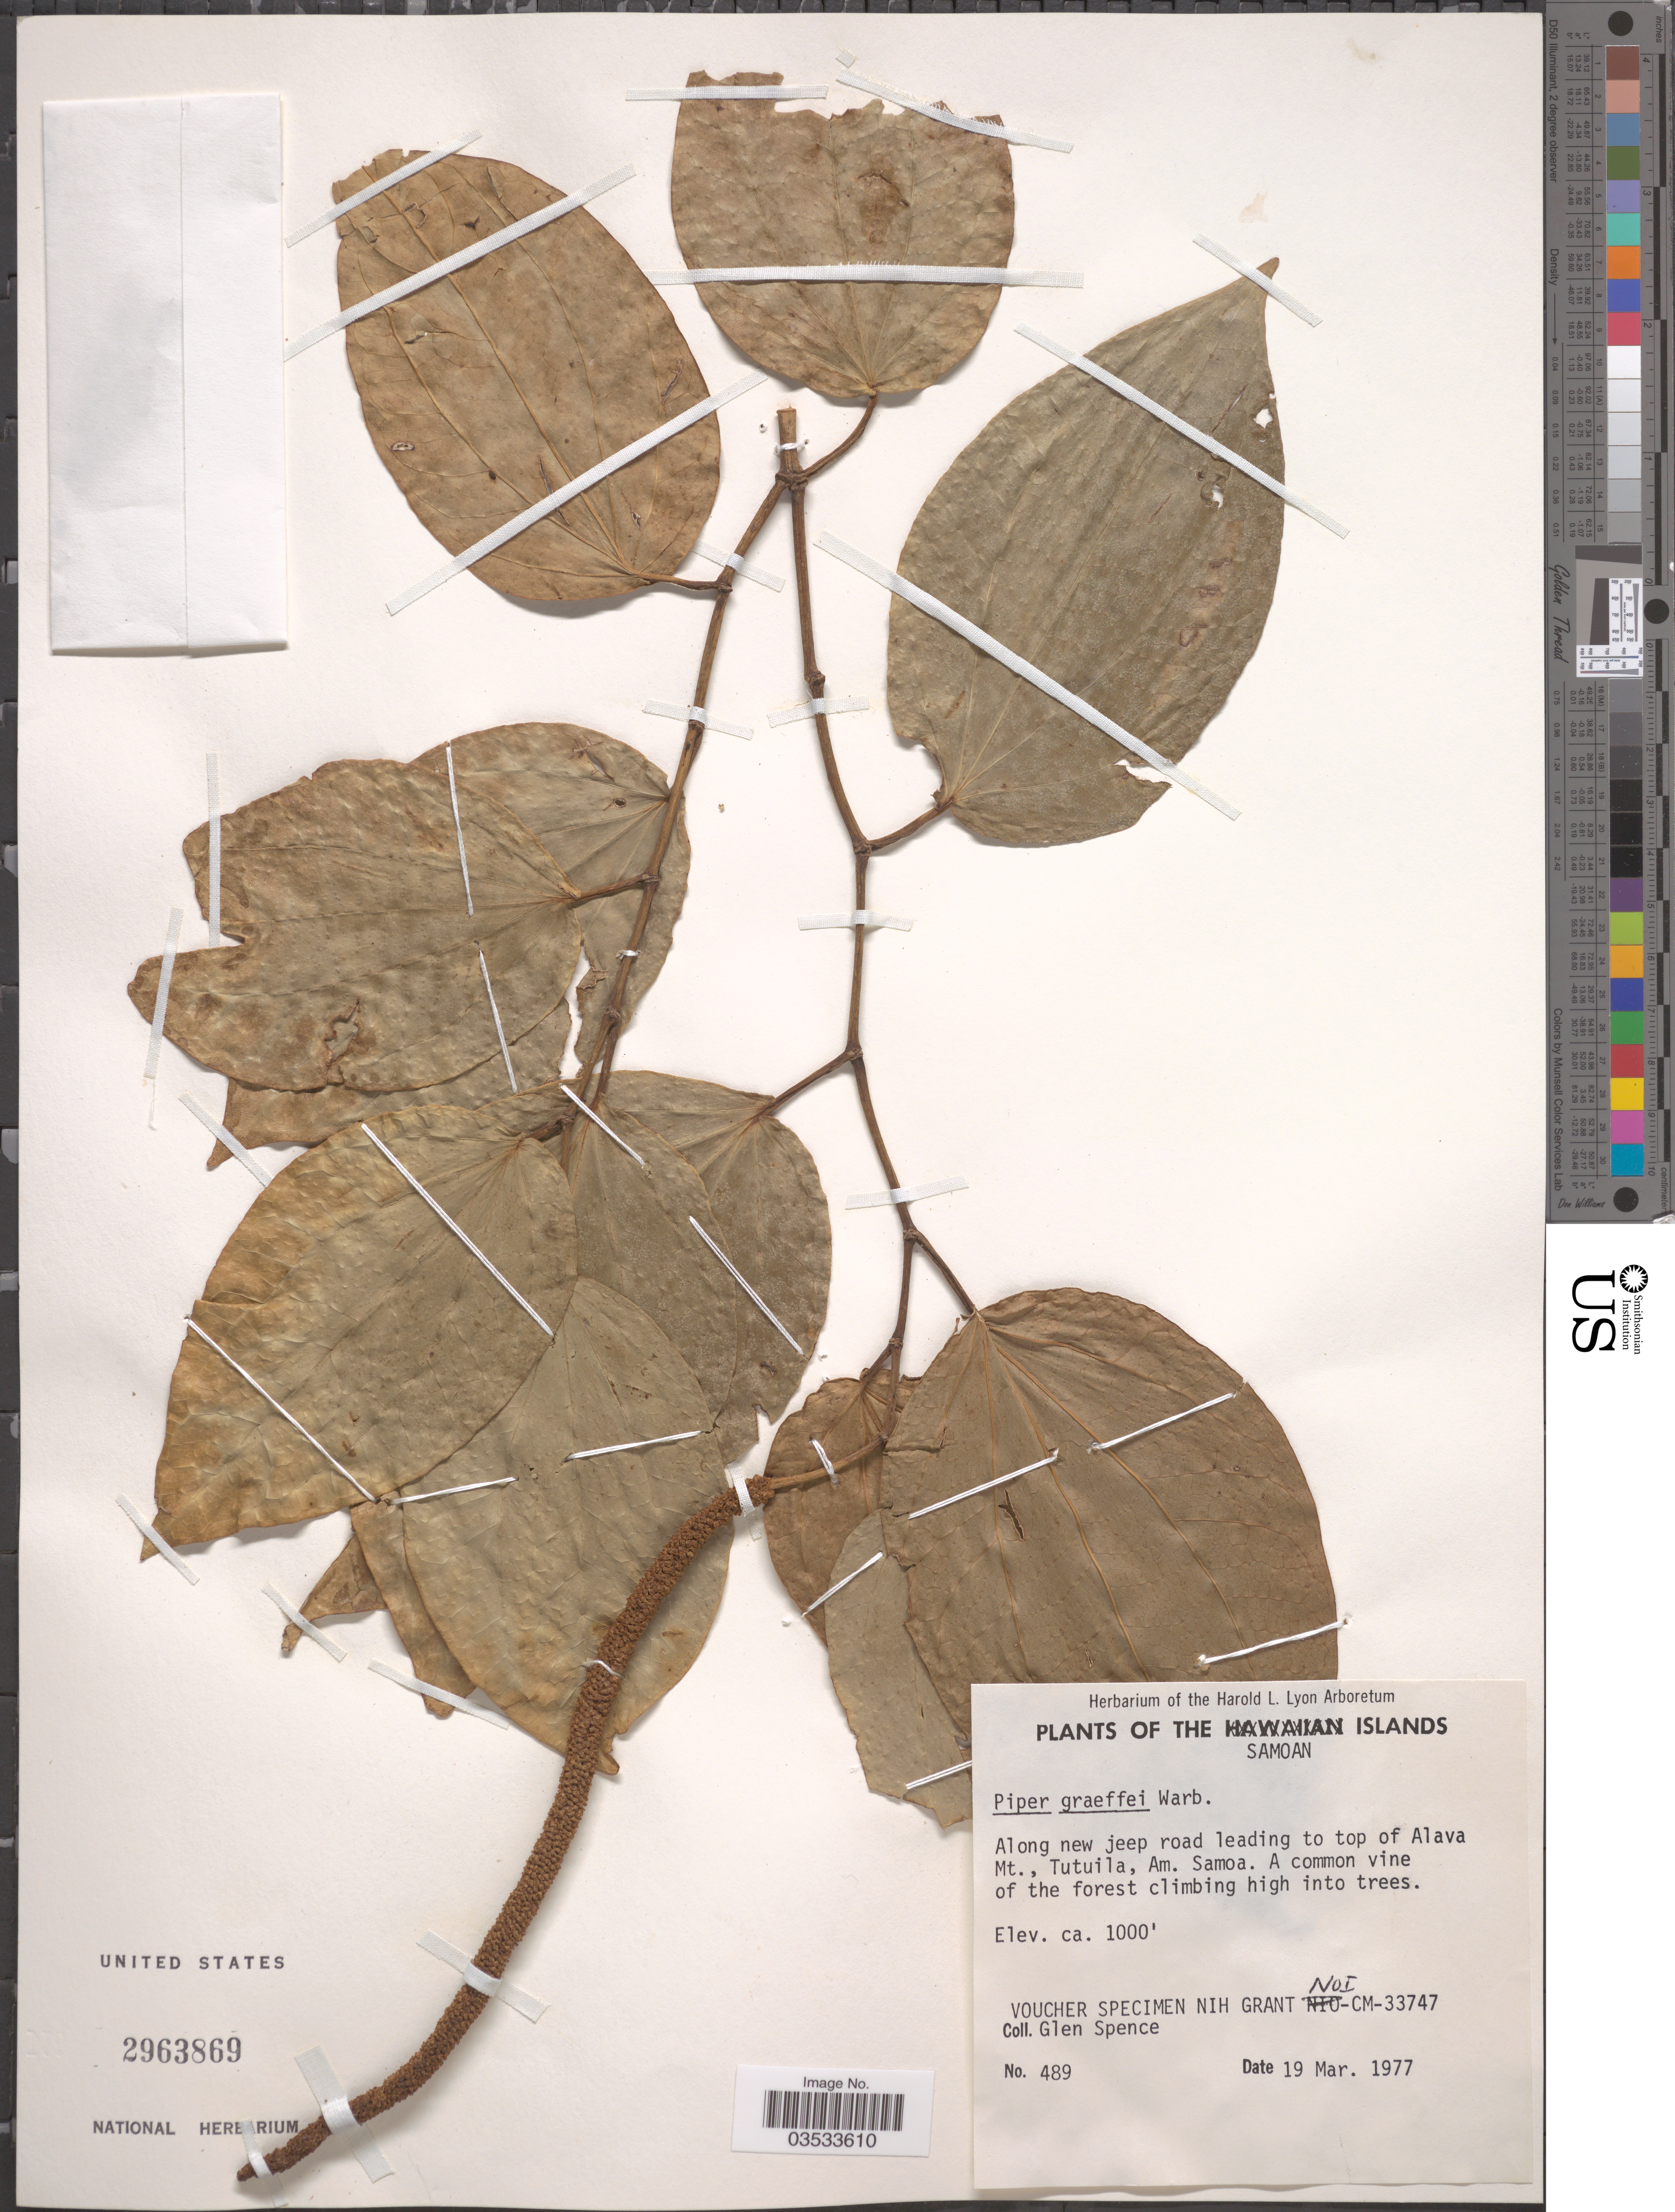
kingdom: Plantae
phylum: Tracheophyta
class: Magnoliopsida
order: Piperales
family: Piperaceae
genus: Piper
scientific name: Piper graeffei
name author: Warb.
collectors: G. Spence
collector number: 489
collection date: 1977-03-19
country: American Samoa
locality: The Samoan Islands. Along new jeep road leading to top of Alava Mt., Tutuila.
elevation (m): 305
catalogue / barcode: US 2963869